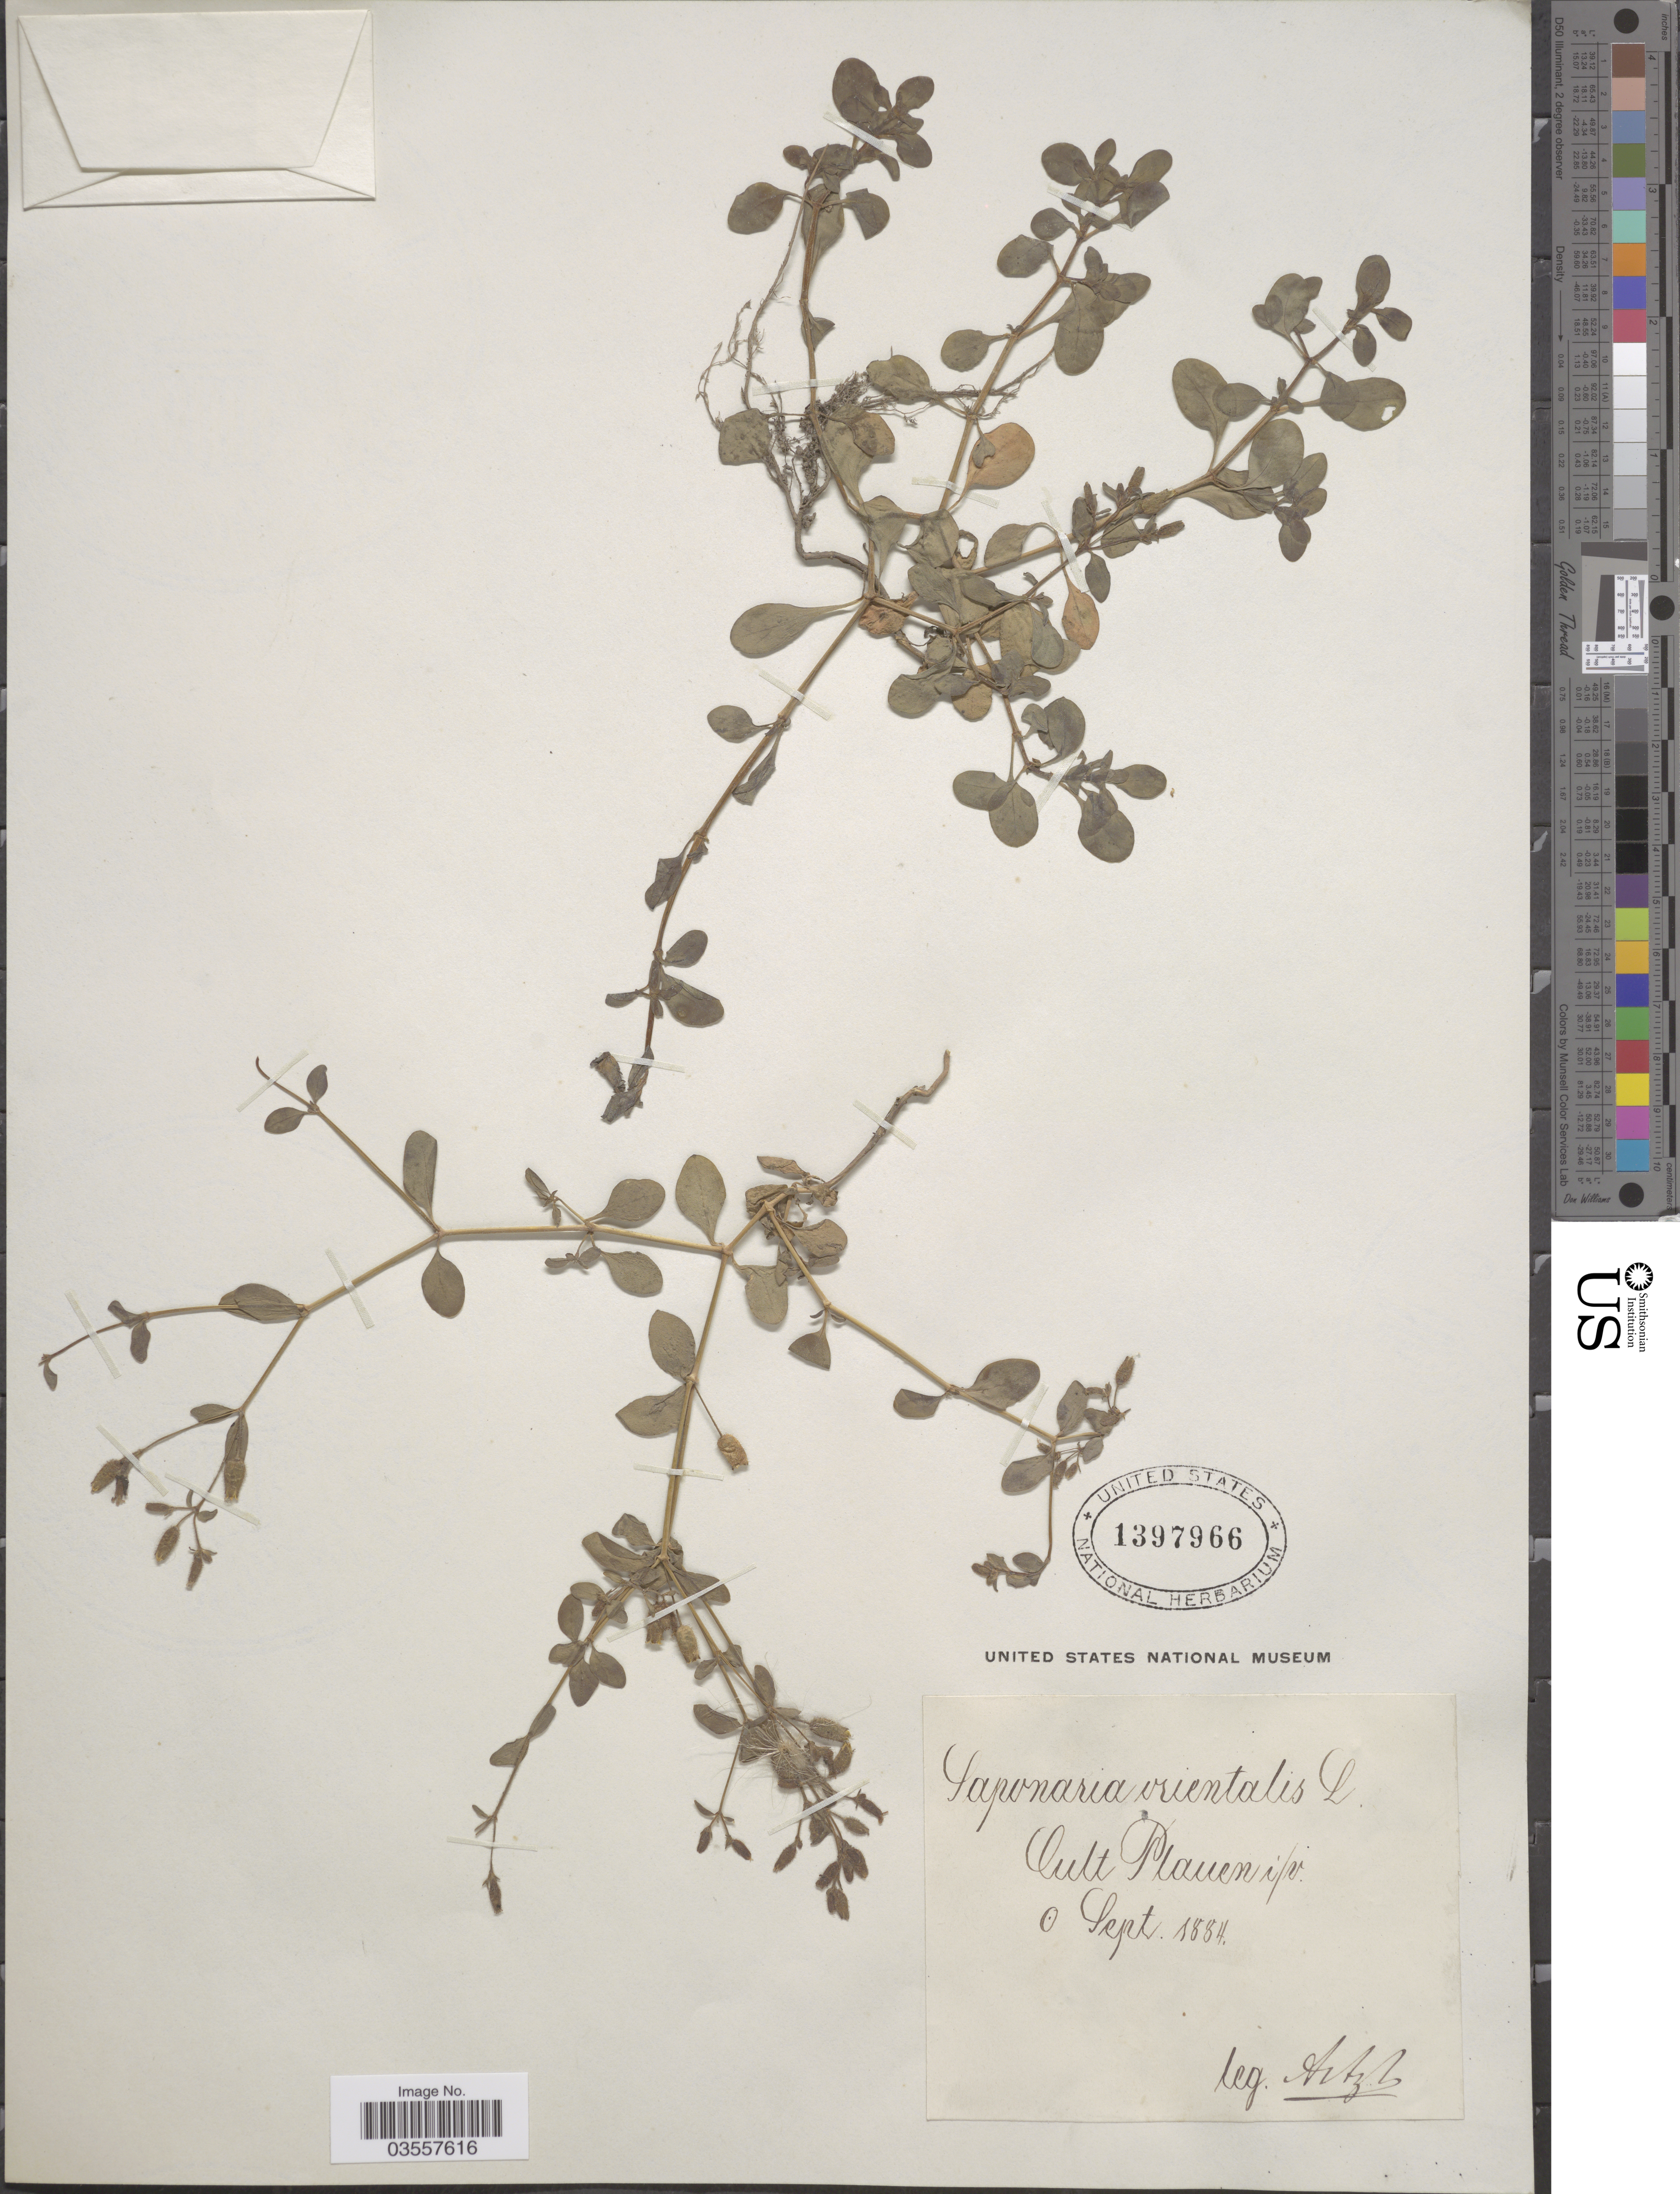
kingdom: Plantae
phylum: Tracheophyta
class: Magnoliopsida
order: Caryophyllales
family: Caryophyllaceae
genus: Saponaria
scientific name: Saponaria orientalis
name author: L.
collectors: Artz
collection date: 1884-09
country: Germany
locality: Cult Plauen i/v.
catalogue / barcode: US 1397966